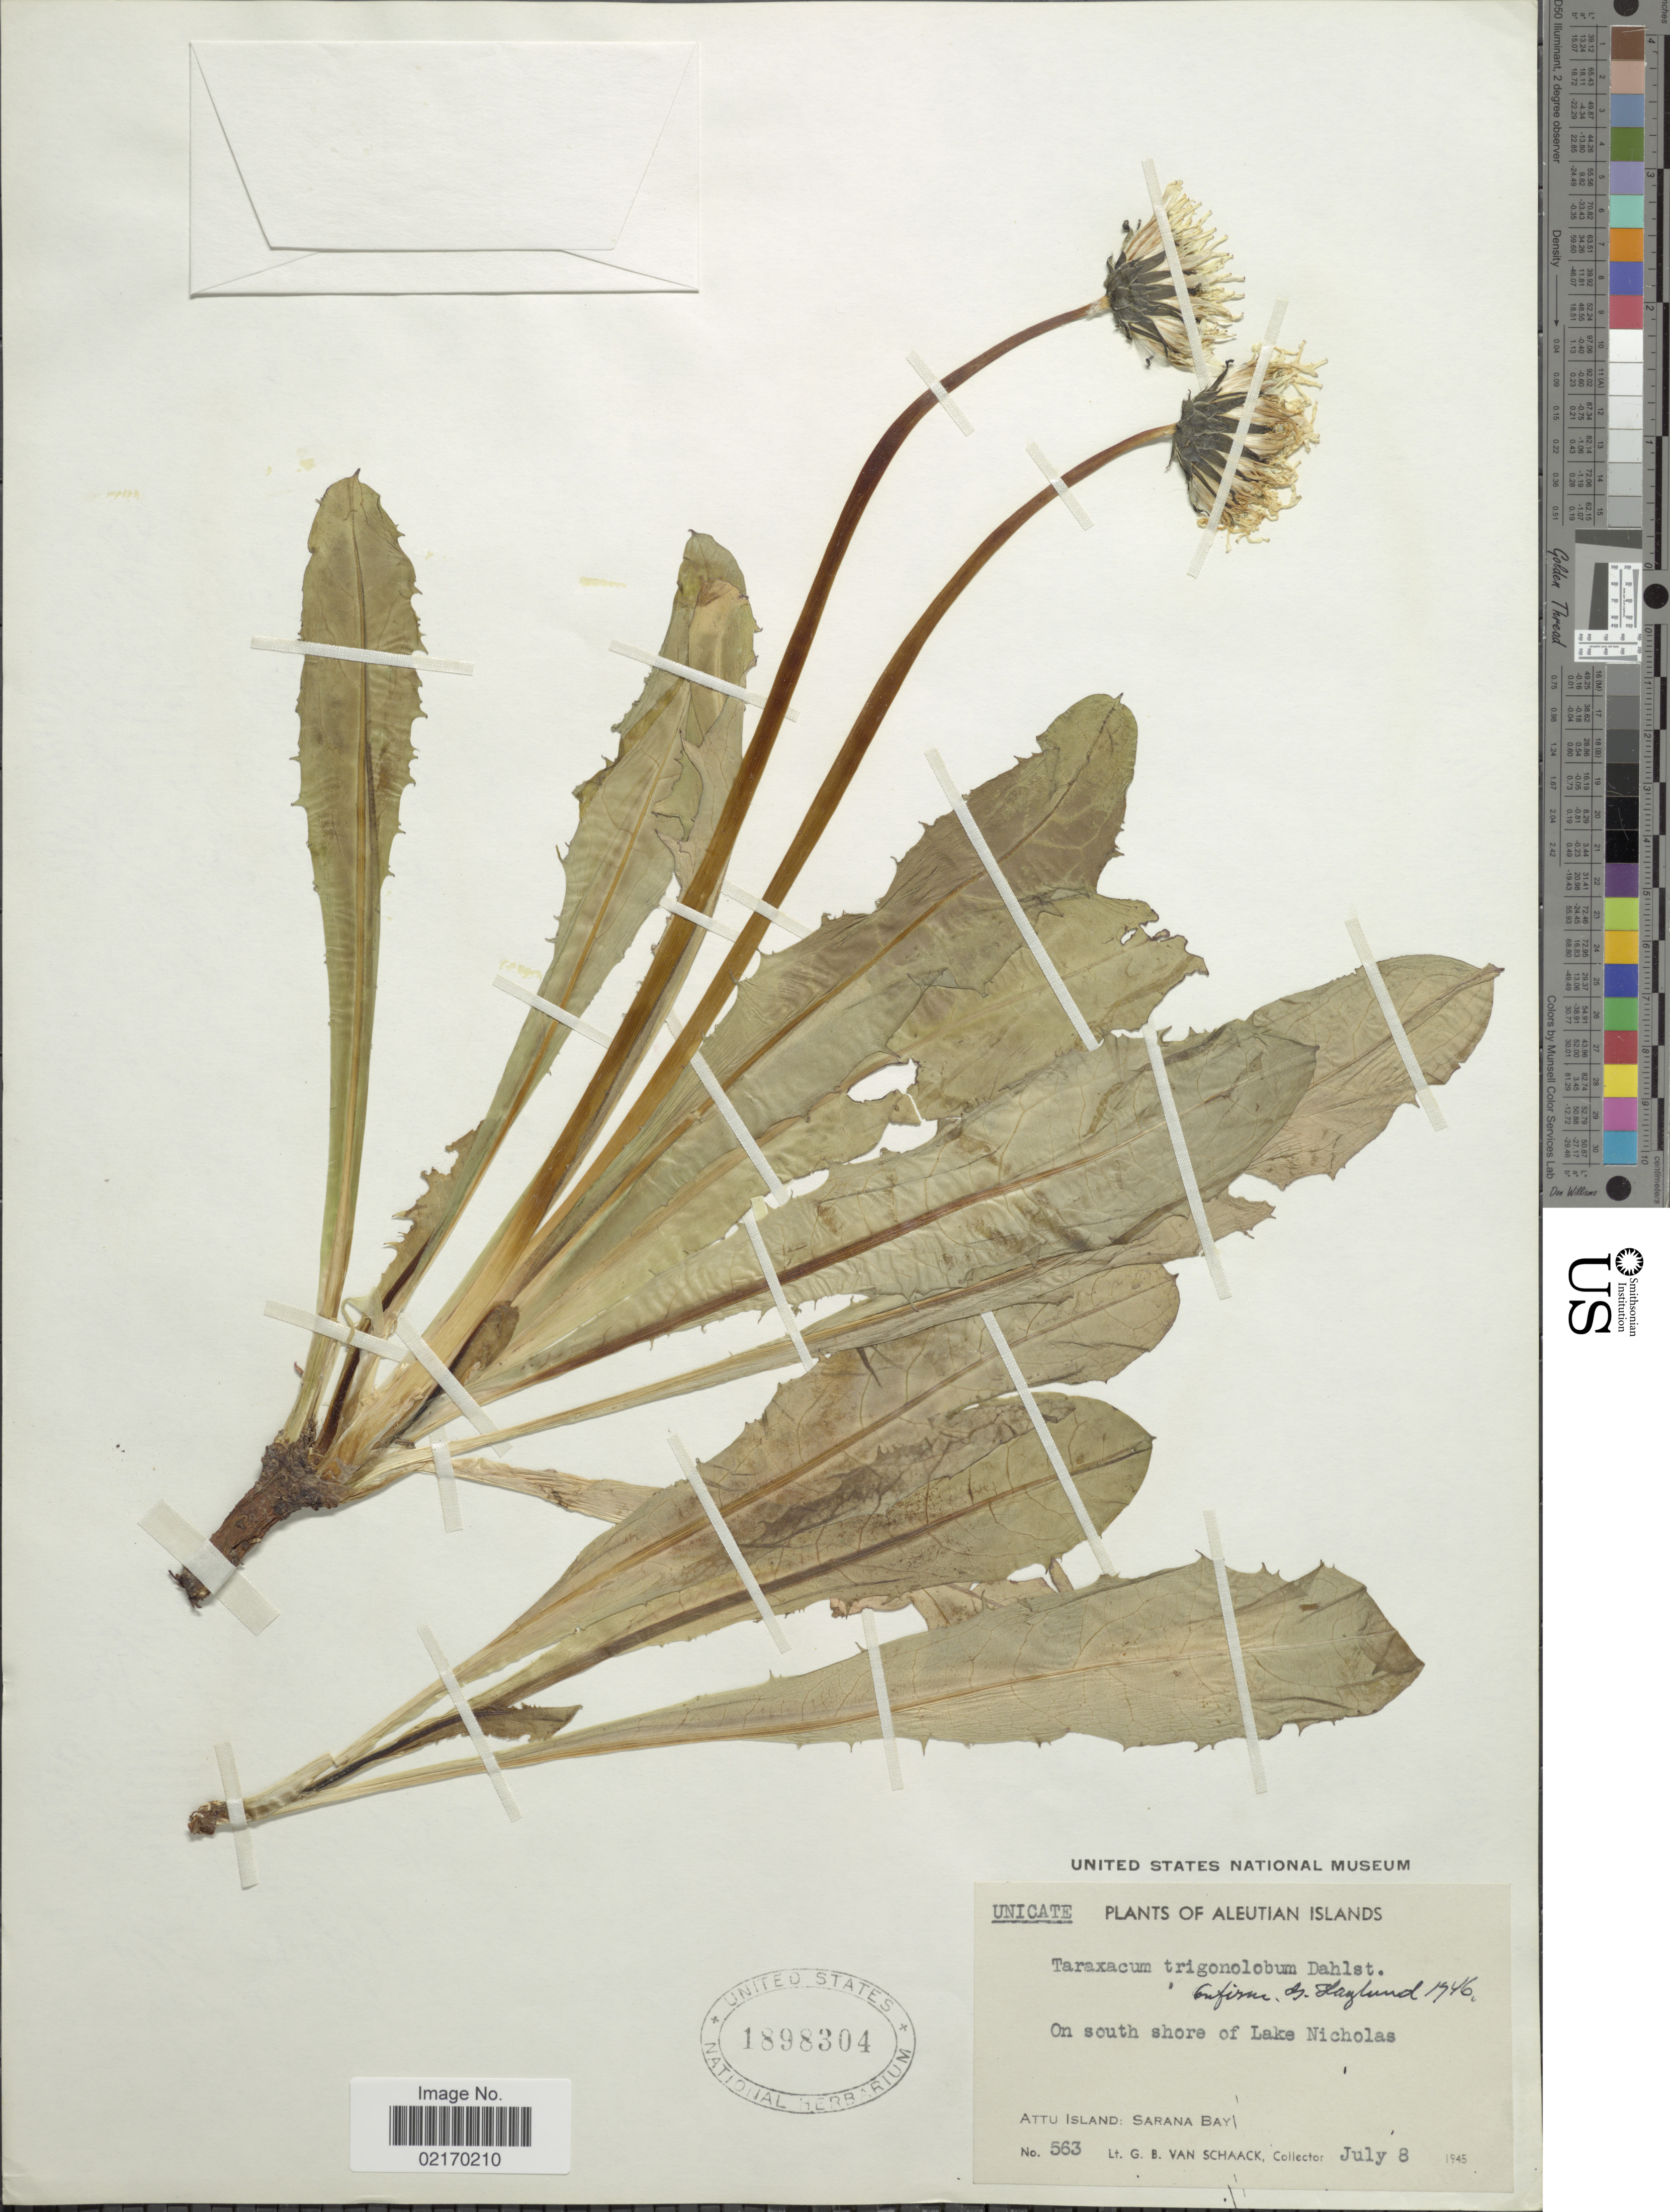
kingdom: Plantae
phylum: Tracheophyta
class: Magnoliopsida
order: Asterales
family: Asteraceae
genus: Taraxacum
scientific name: Taraxacum trigonolobum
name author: Dahlst.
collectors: G. Van Schaack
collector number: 563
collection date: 1945-07-08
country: United States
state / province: Alaska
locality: Aleutian Islands. On south shore of Lake Nicholas. Attu Island, Sarana Bay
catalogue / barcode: US 1898304